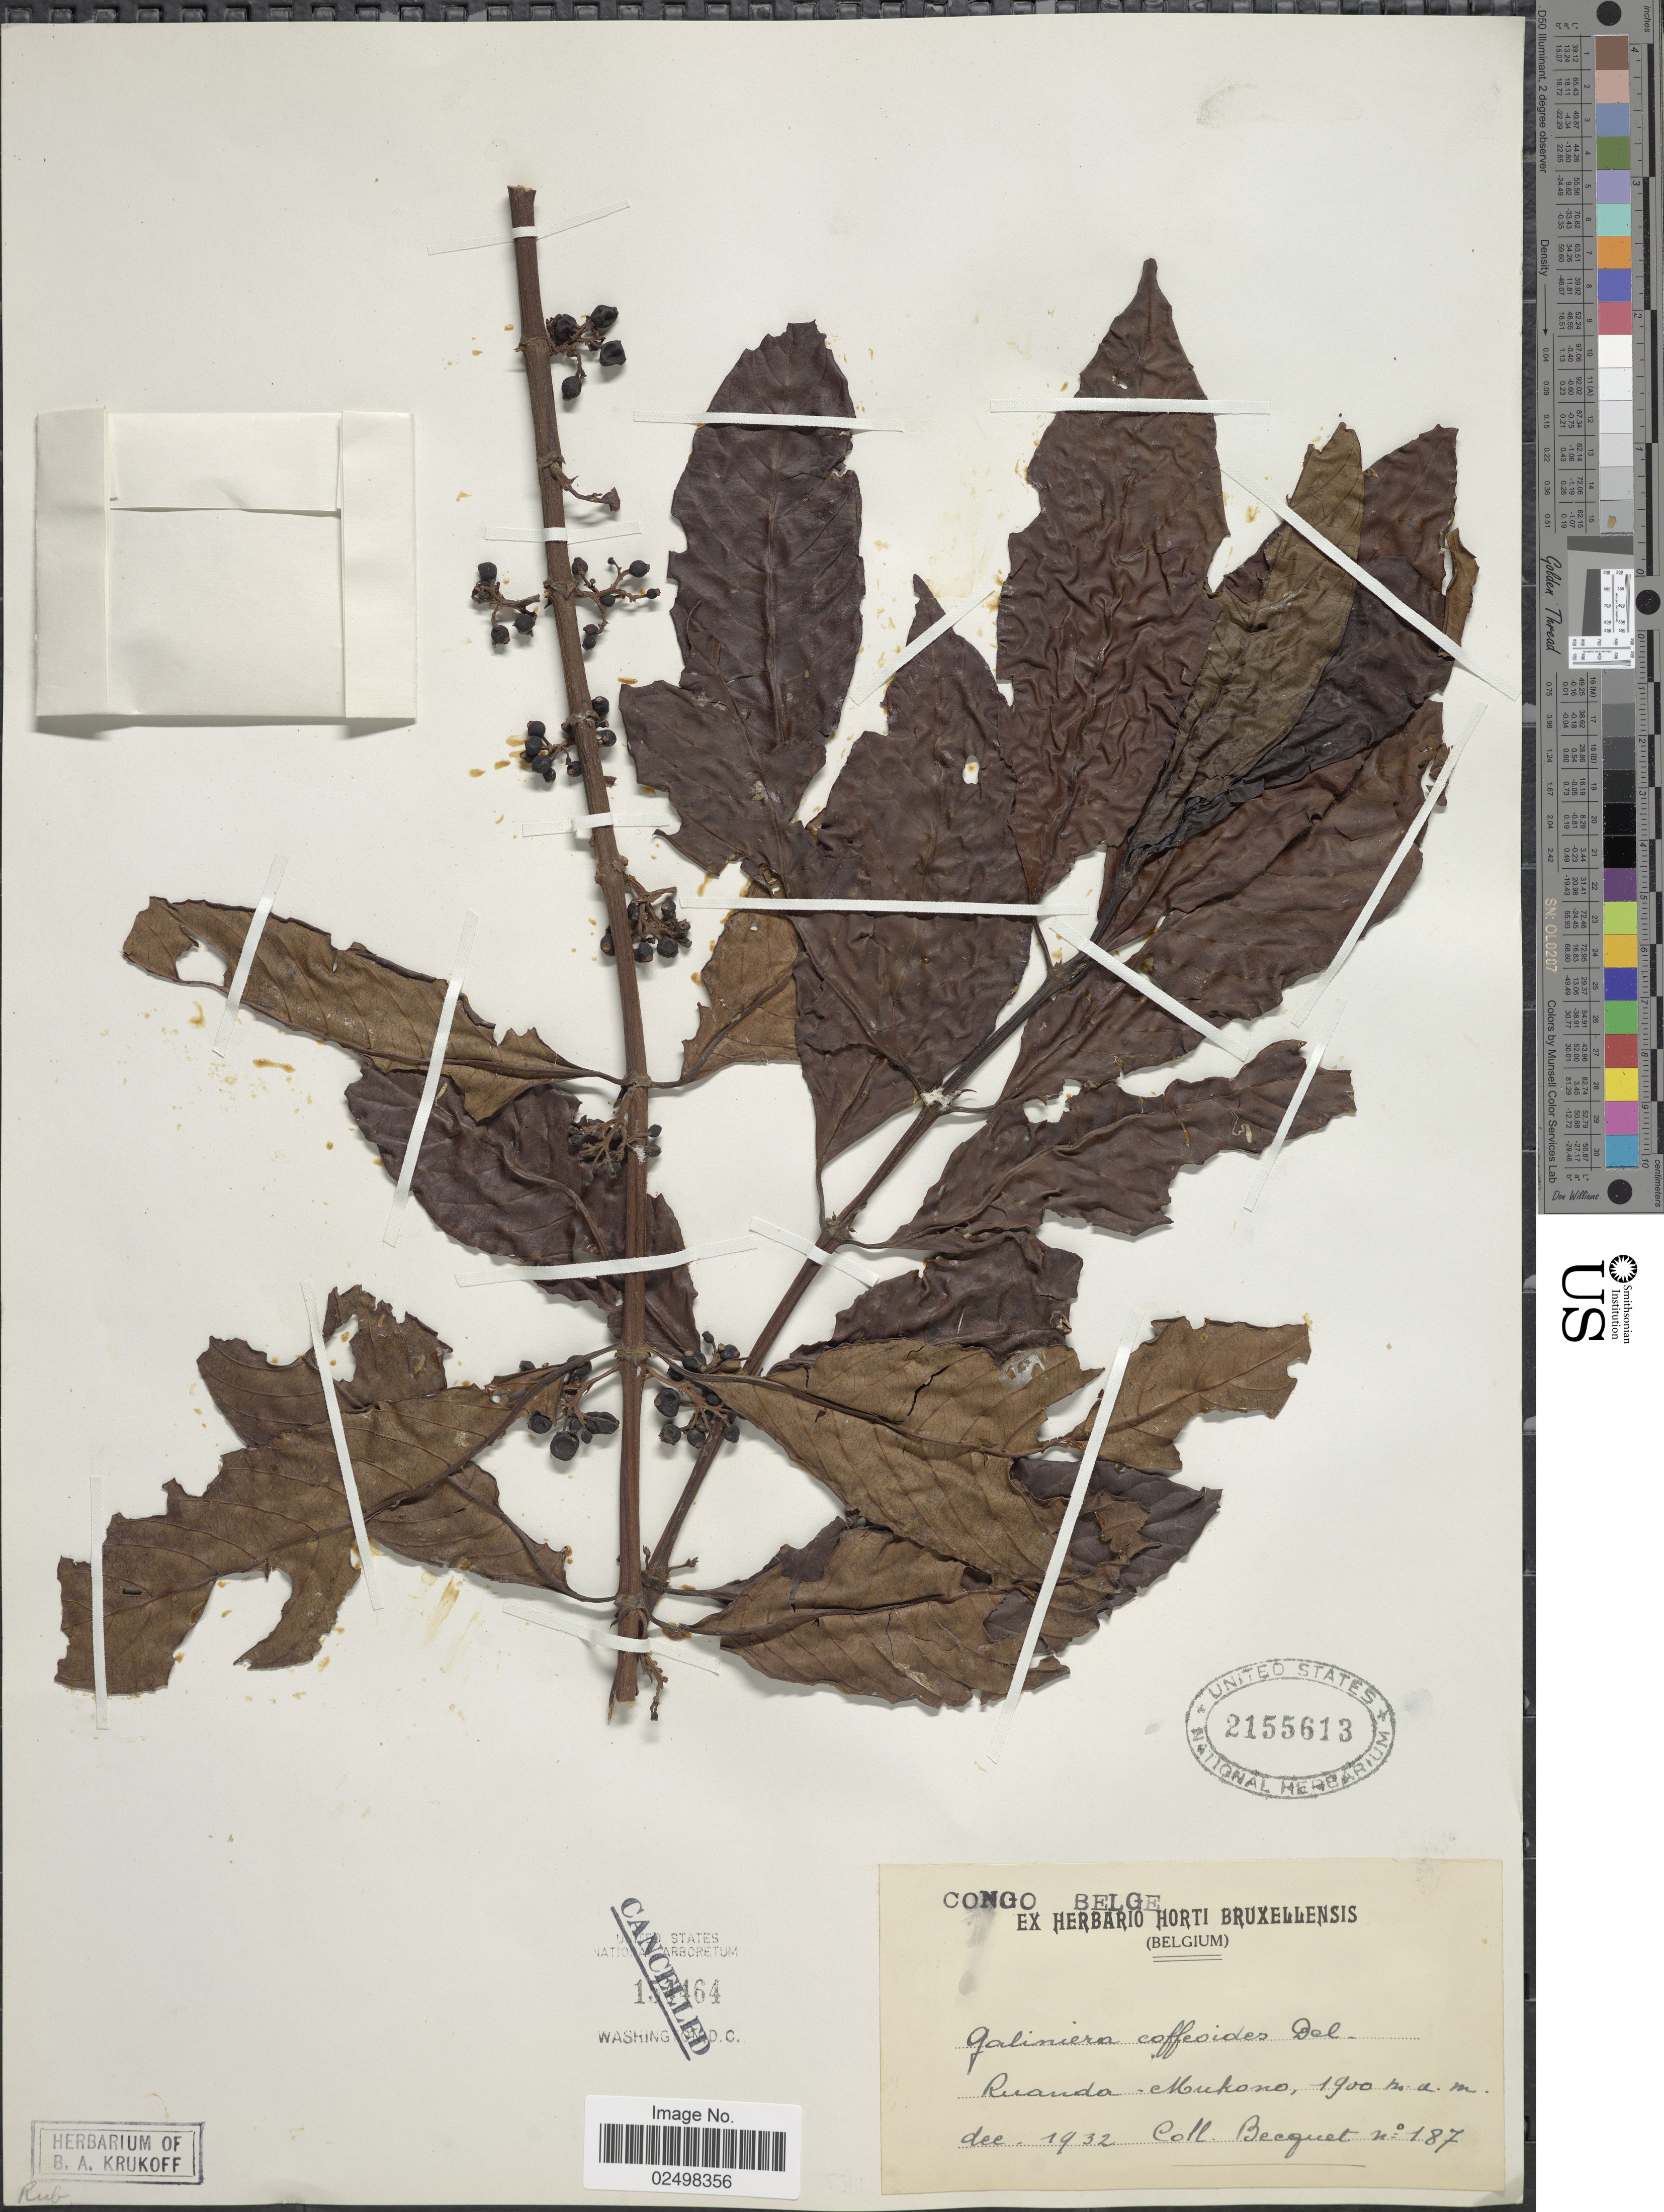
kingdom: Plantae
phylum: Tracheophyta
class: Magnoliopsida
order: Gentianales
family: Rubiaceae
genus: Galiniera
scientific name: Galiniera coffeoides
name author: Delile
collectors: Becquet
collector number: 187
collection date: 1932-12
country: Rwanda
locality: Congo Belge. Ruanda - Mukono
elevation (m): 1900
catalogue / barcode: US 2155613